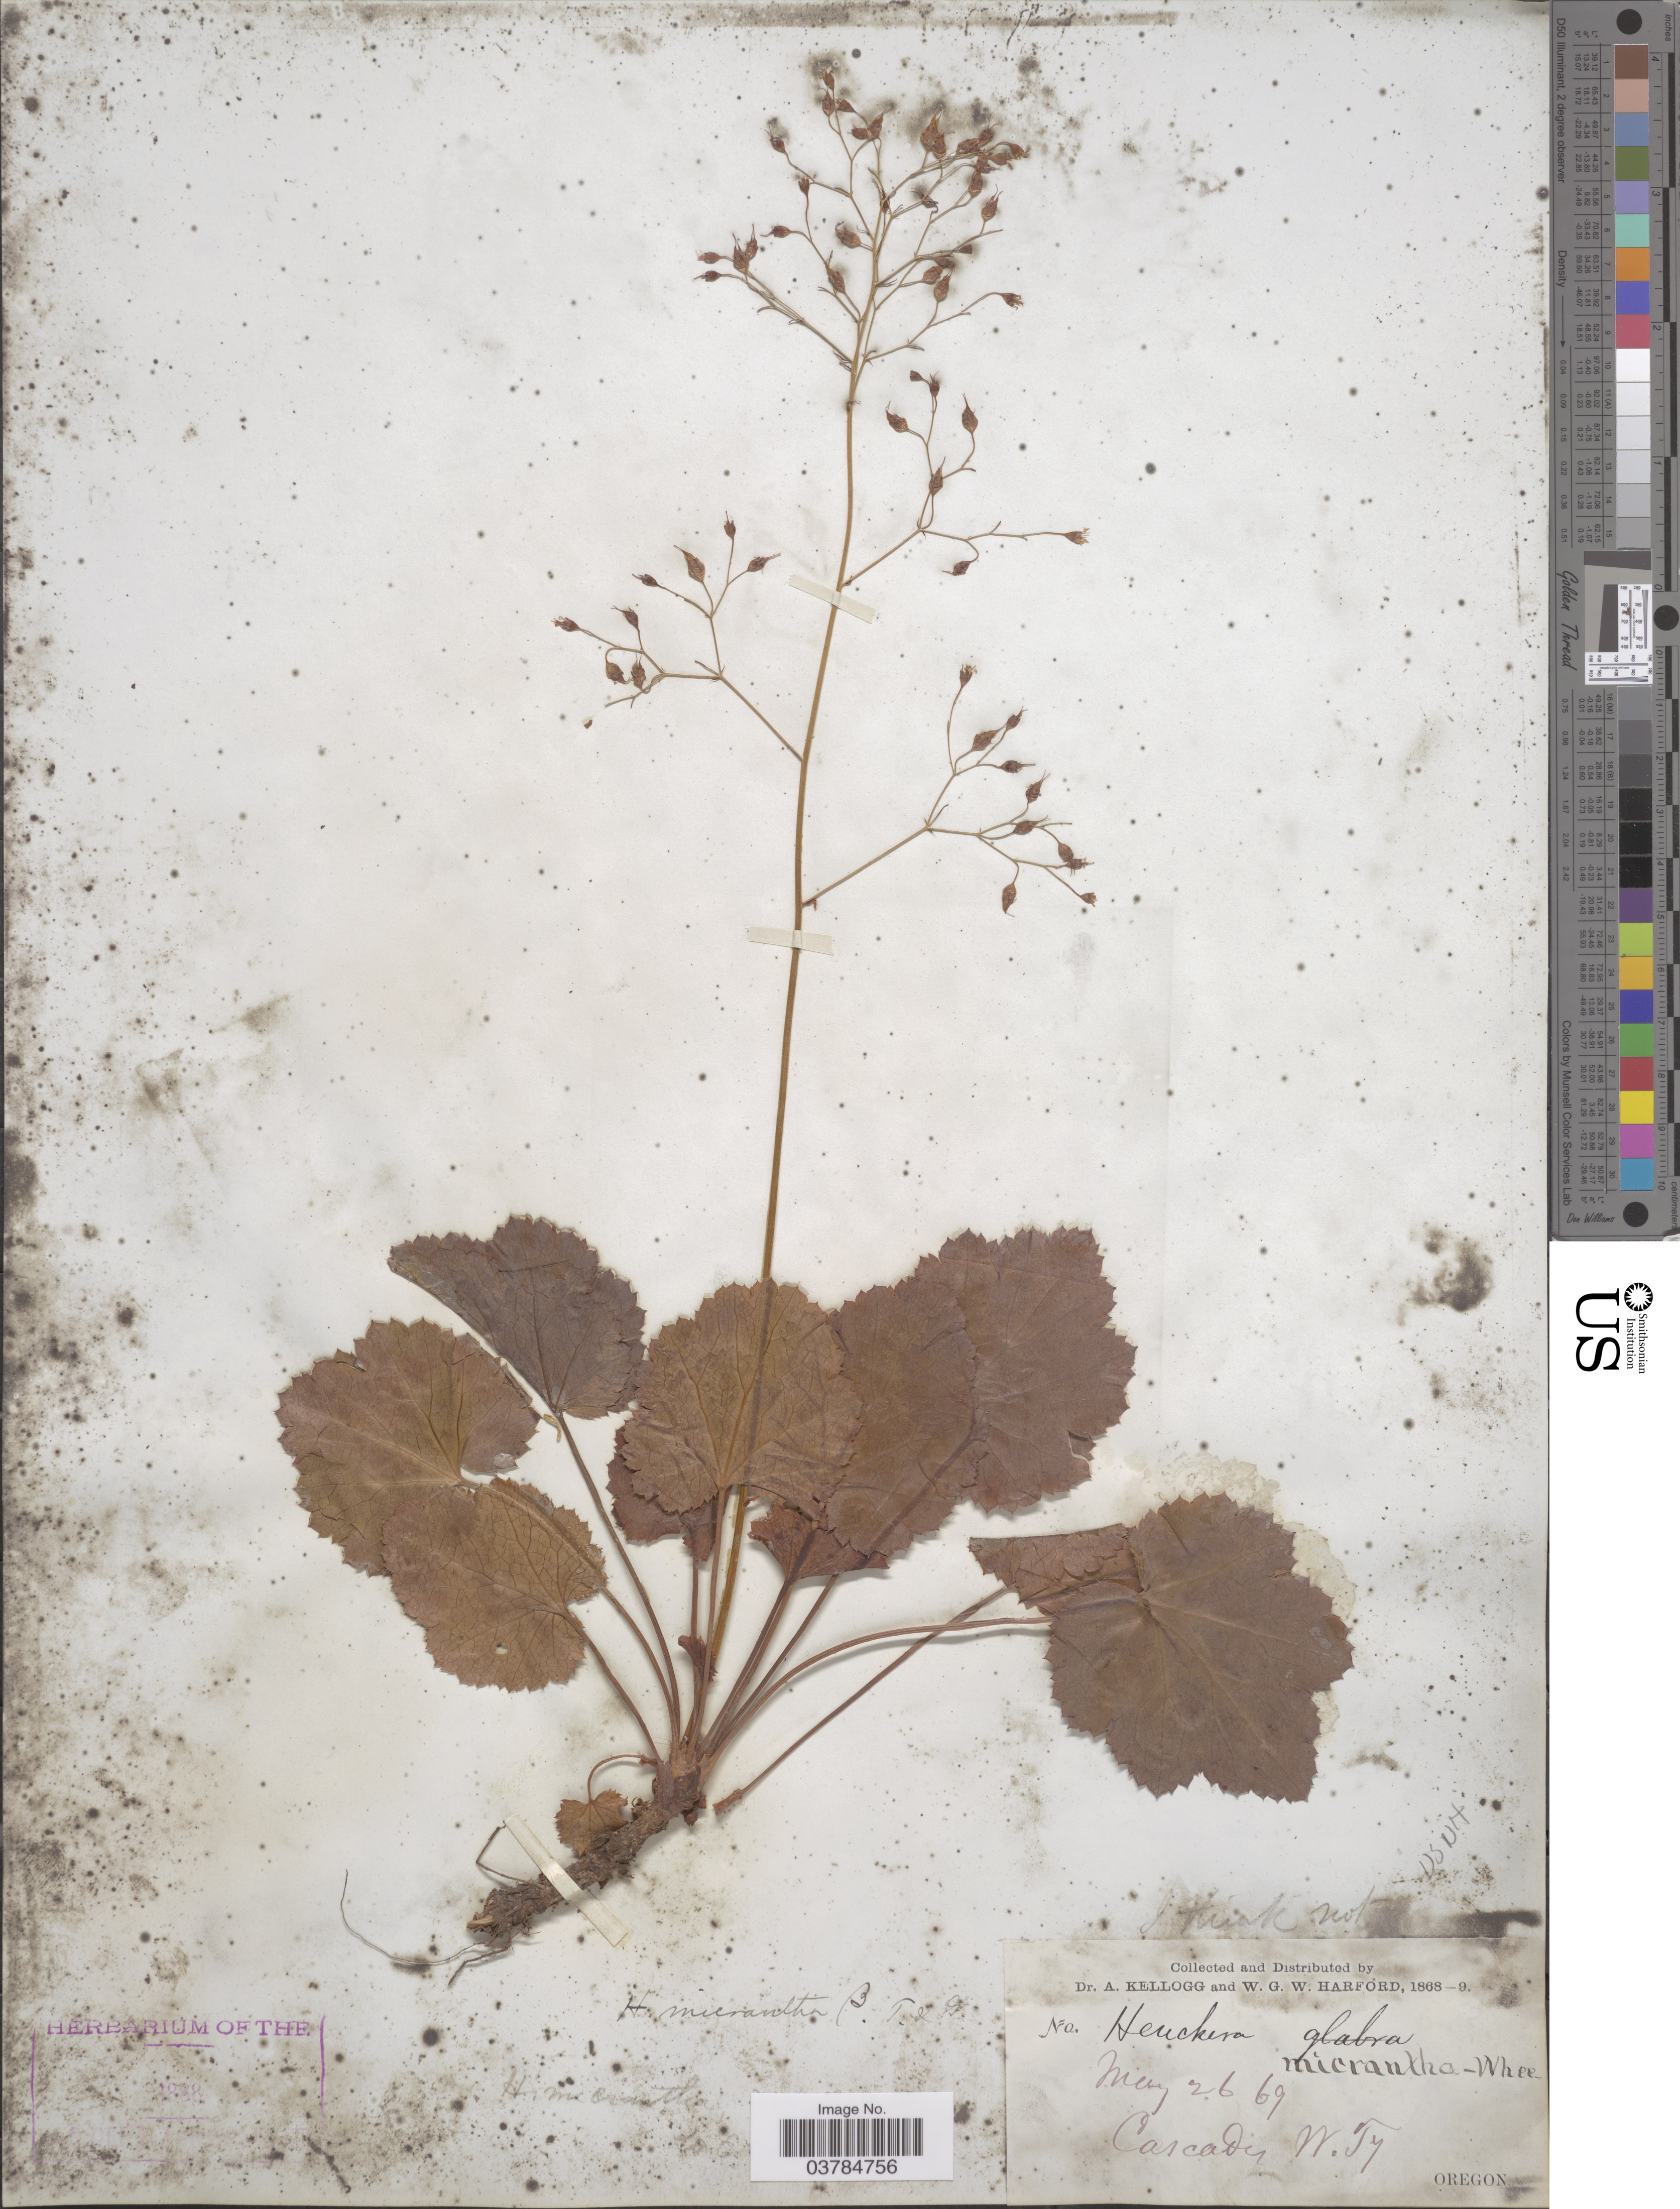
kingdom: Plantae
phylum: Tracheophyta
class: Magnoliopsida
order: Saxifragales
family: Saxifragaceae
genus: Heuchera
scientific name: Heuchera micrantha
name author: Douglas ex Lindl.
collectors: A. Kellogg & W. G. W. Harford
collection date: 1869-05-26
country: United States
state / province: Oregon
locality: Cascades W. Ty.